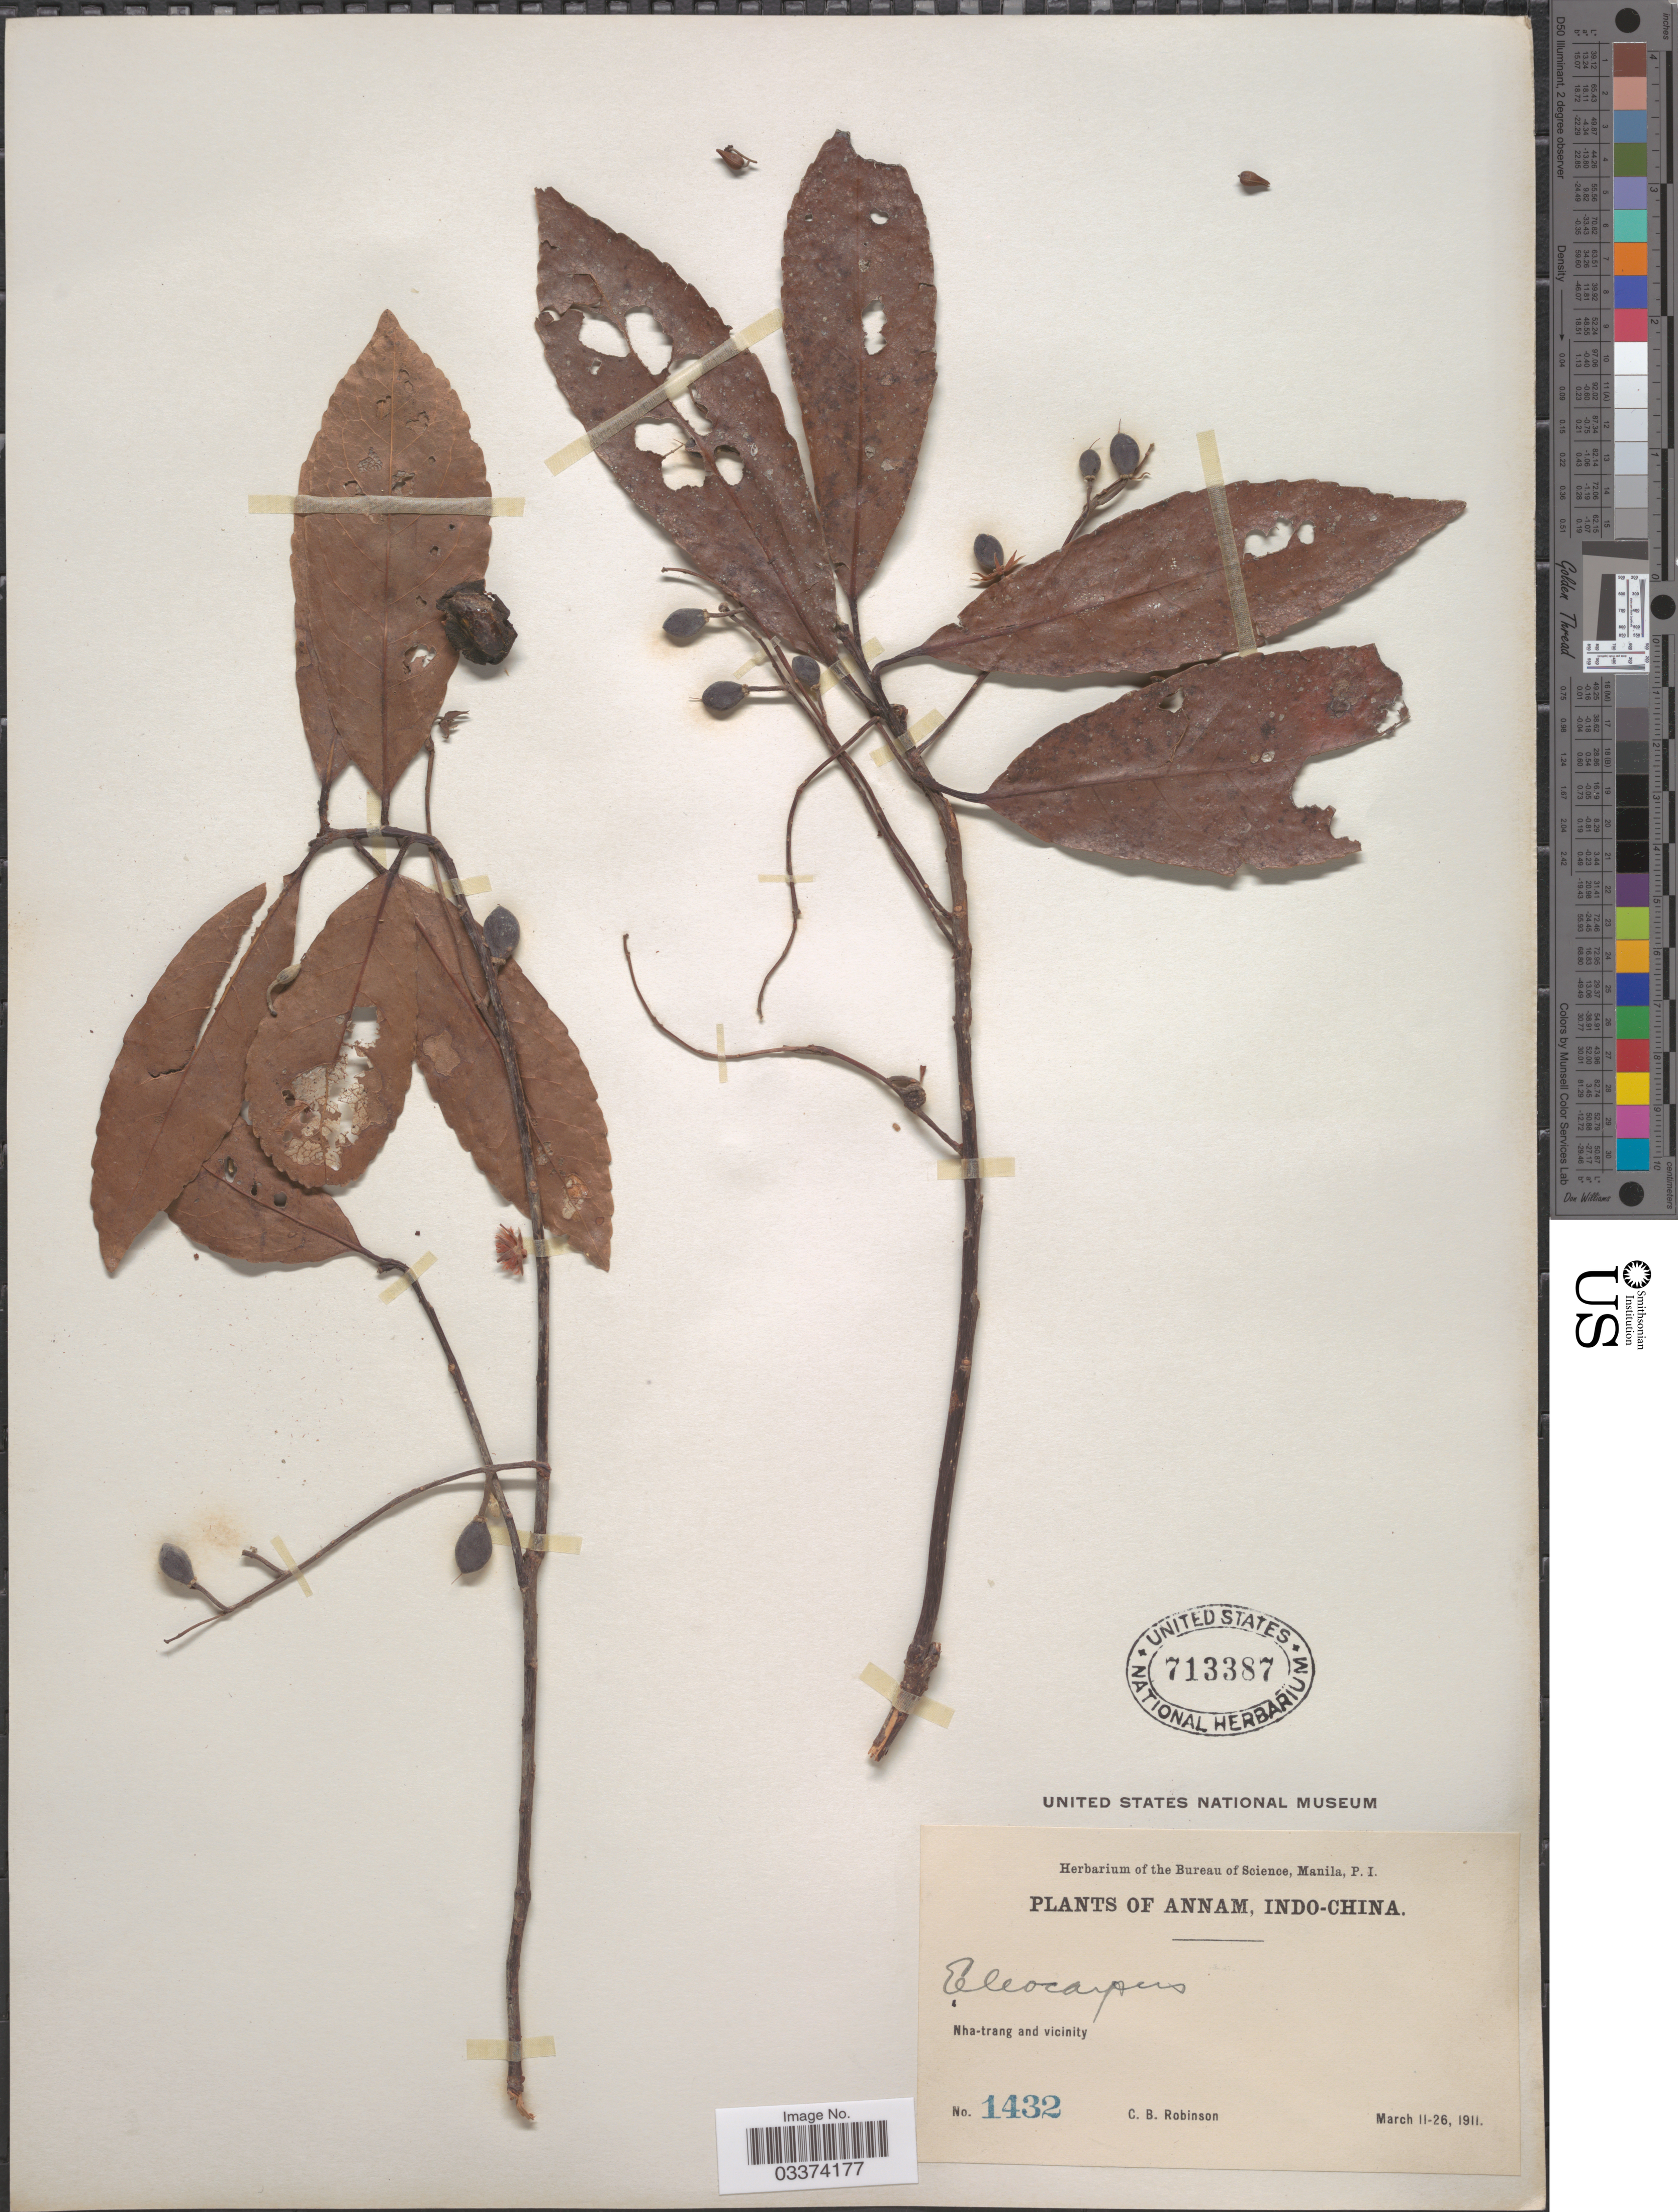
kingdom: Plantae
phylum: Tracheophyta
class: Magnoliopsida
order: Oxalidales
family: Elaeocarpaceae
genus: Elaeocarpus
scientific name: Elaeocarpus sp.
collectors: C. Robinson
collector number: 1432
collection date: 1911-03-11/1911-03-26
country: Vietnam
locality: Annam, Indo-China. Nha-trang and vicinity.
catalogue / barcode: US 713387